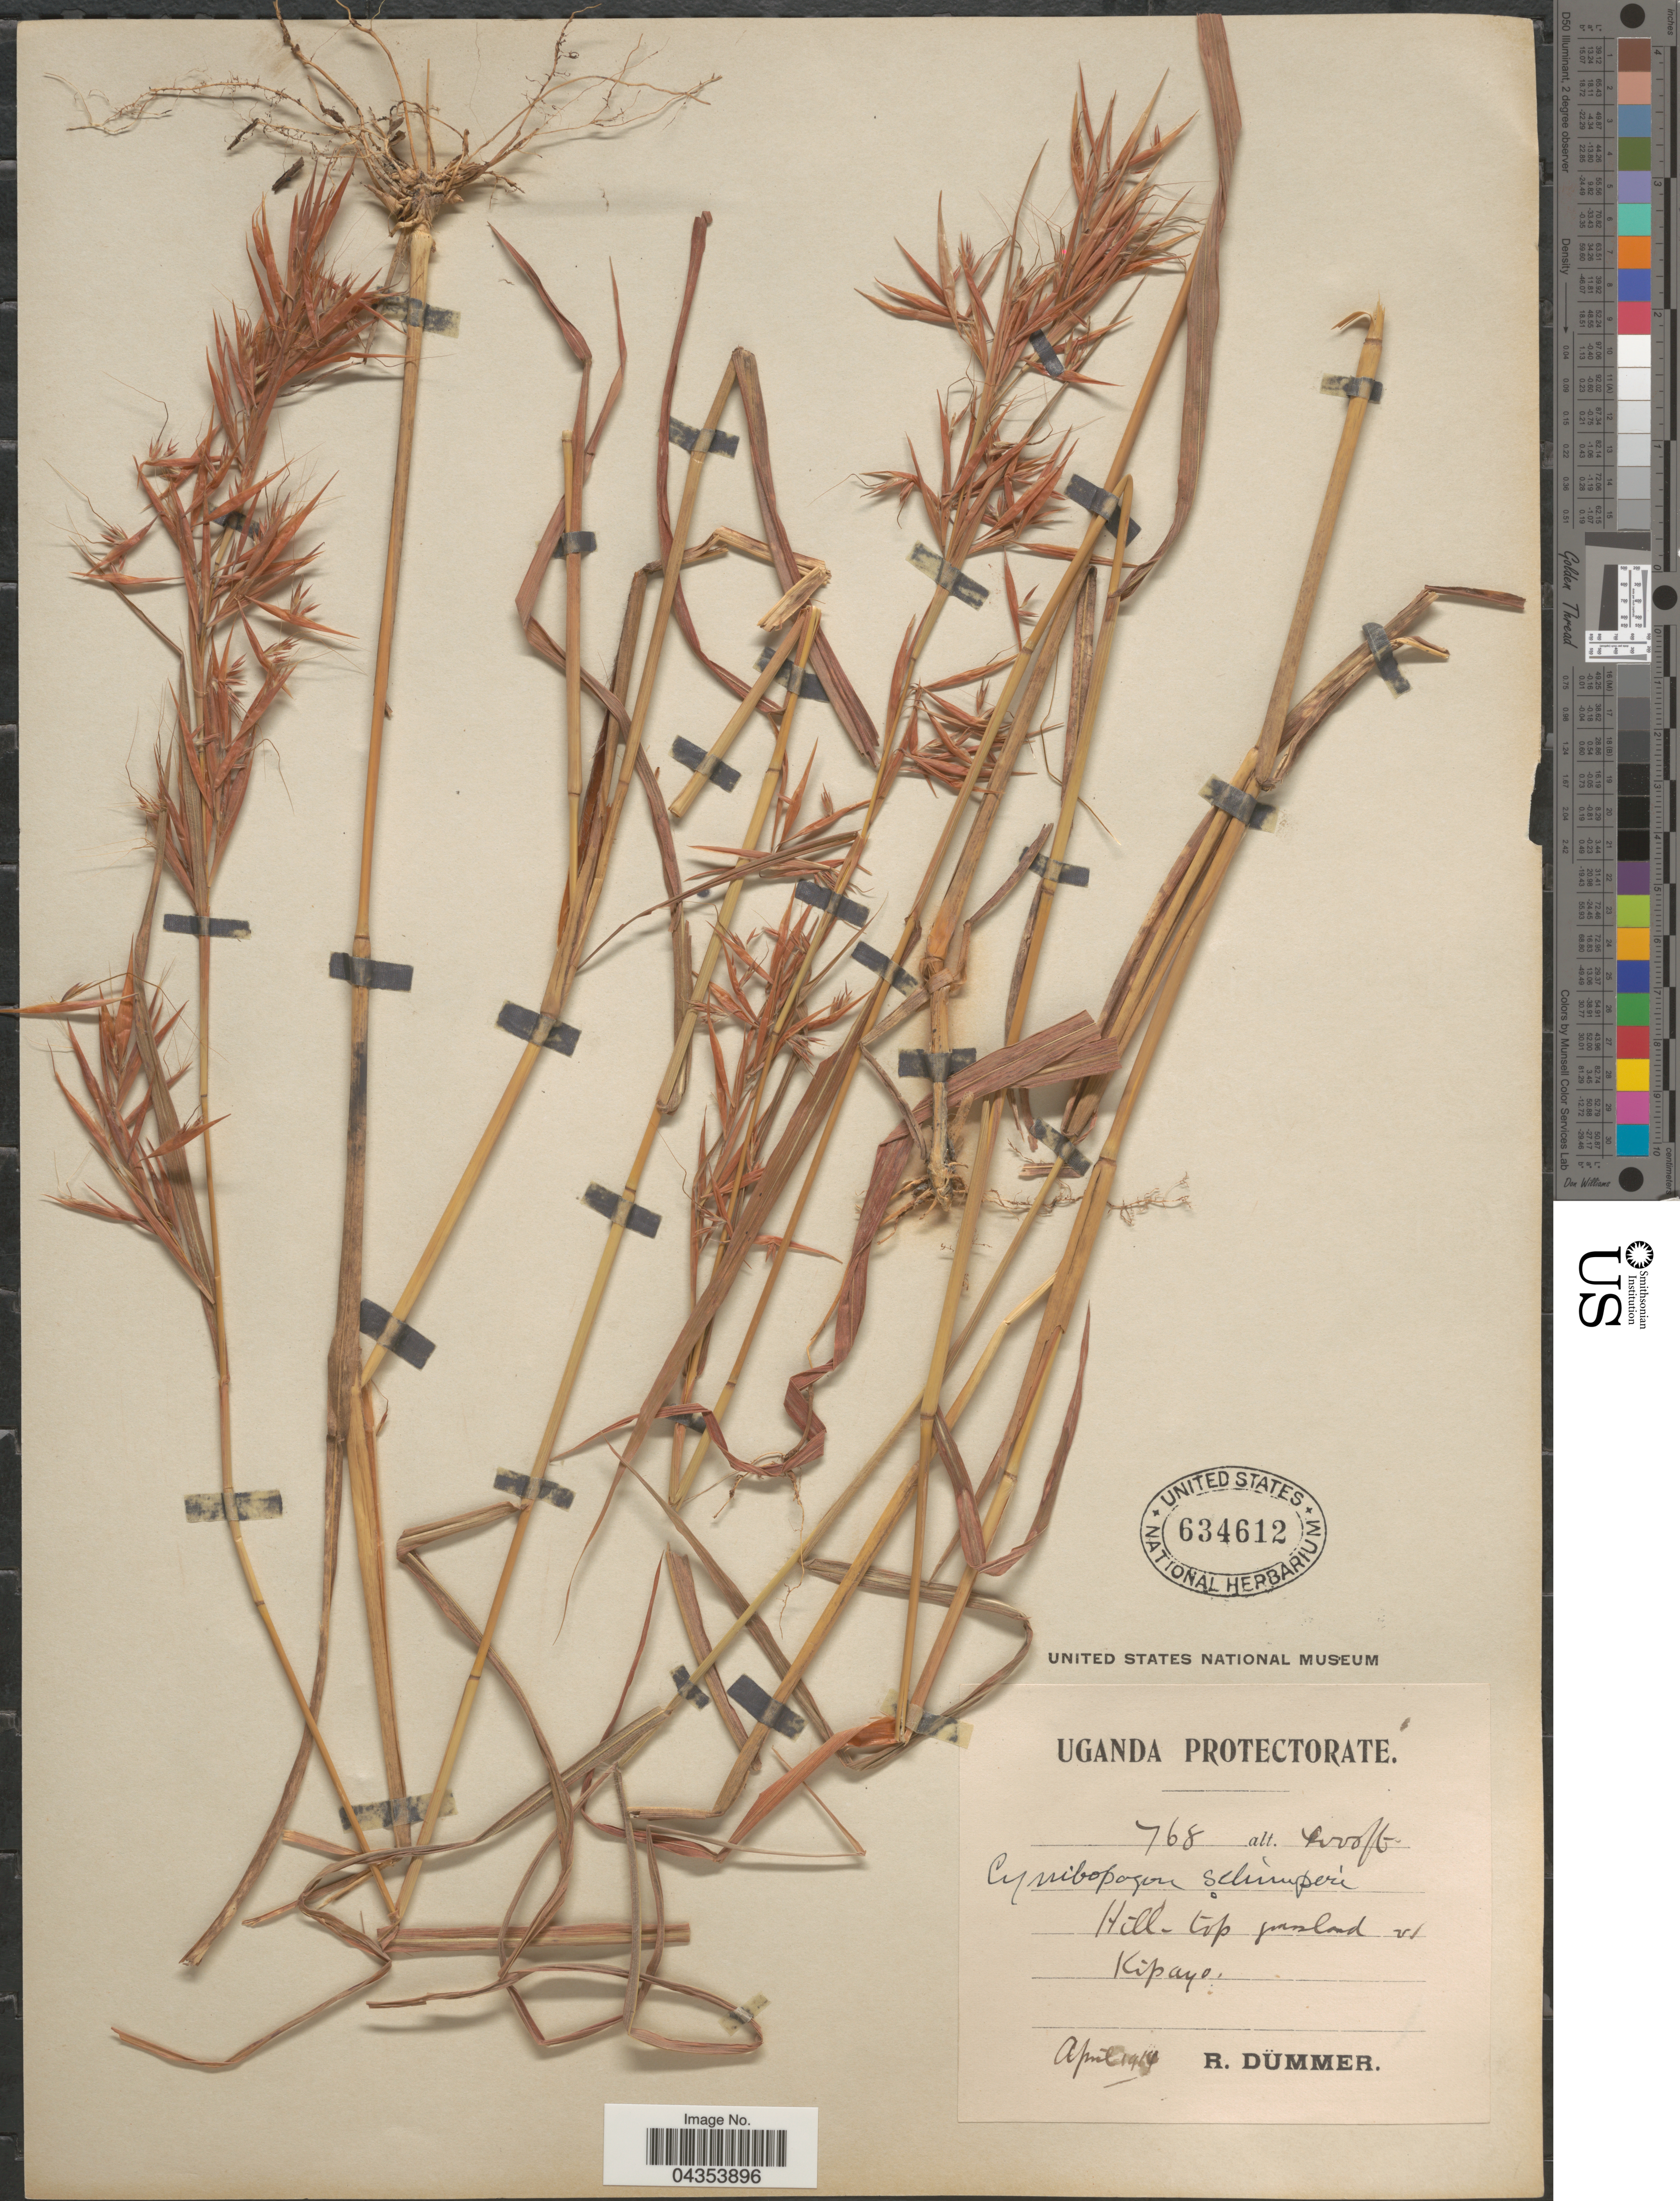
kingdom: Plantae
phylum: Tracheophyta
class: Liliopsida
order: Poales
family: Poaceae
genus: Hyparrhenia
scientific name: Hyparrhenia schimperi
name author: (Hochst. ex A. Rich.) Andersson ex Stapf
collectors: R. A. Dümmer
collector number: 768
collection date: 1914-04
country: Uganda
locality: Uganda Protectorate. Kipayo.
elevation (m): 1219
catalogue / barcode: US 634612